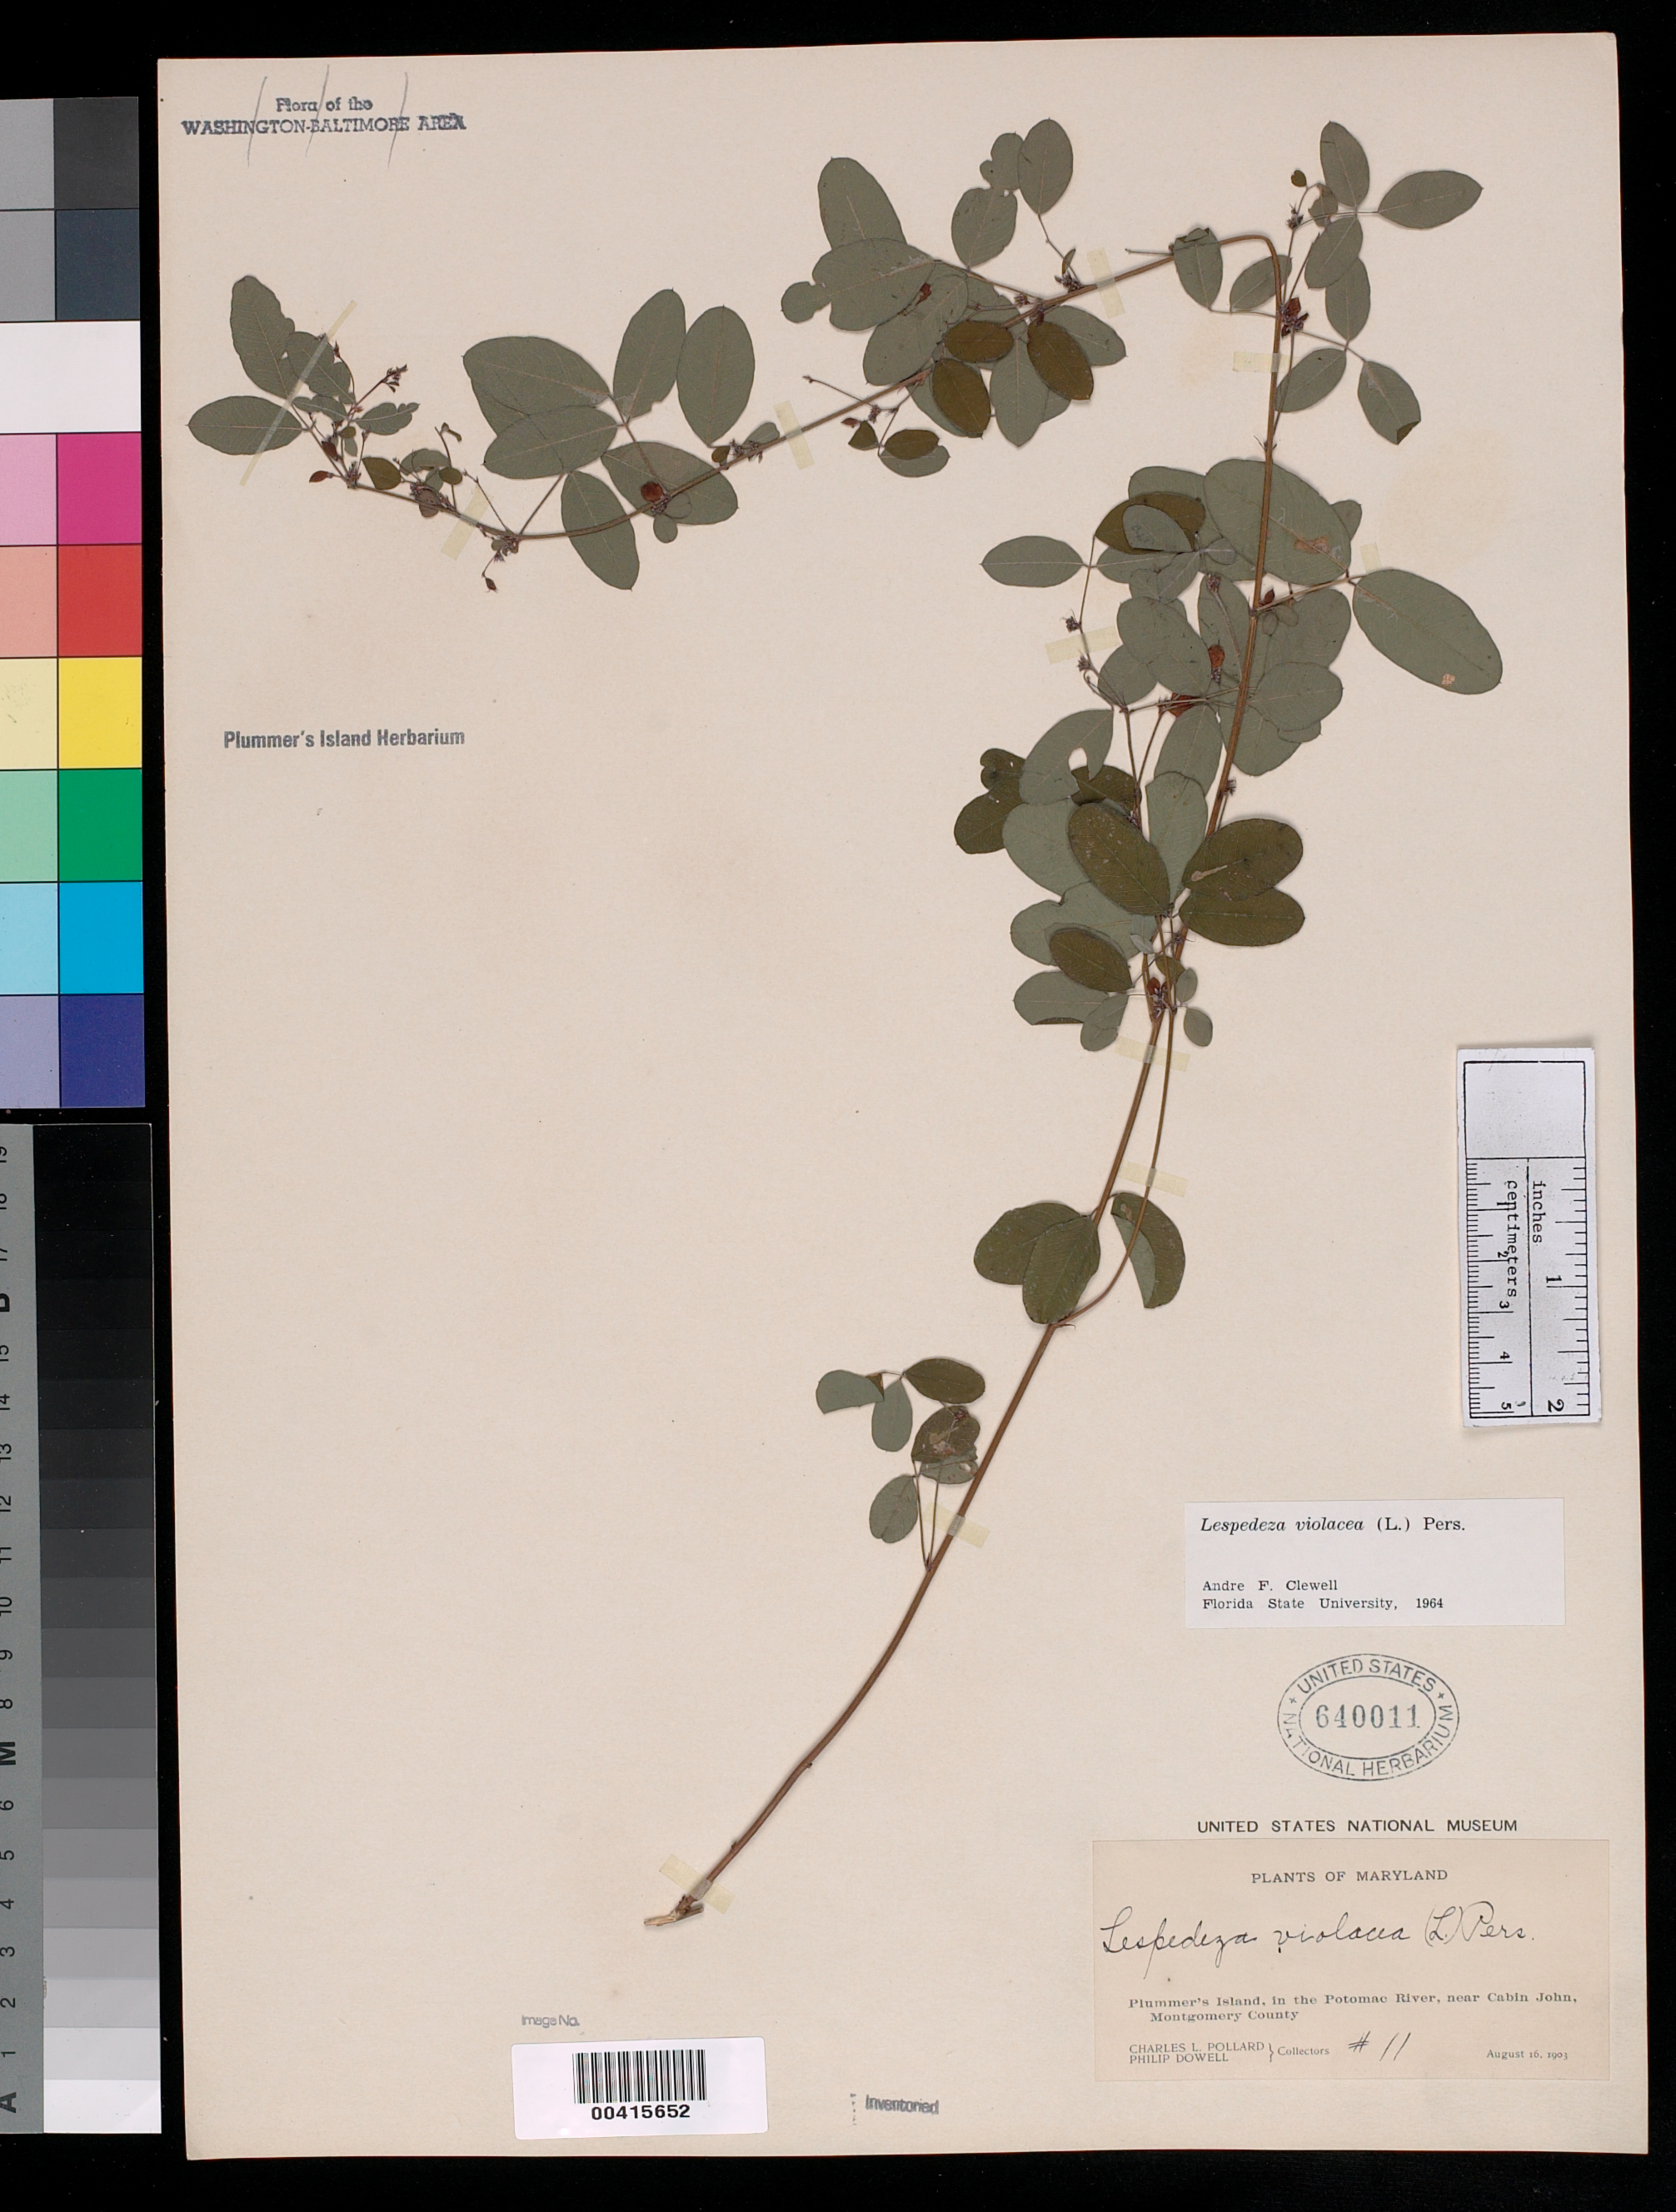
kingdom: Plantae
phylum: Tracheophyta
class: Magnoliopsida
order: Fabales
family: Fabaceae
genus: Lespedeza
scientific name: Lespedeza violacea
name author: (L.) Pers.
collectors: C. L. Pollard & P. Dowell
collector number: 11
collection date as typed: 16 Aug 1903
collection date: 1903-08-16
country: United States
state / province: Maryland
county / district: Montgomery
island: Plummers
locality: Plummer's Island C. & O. Canal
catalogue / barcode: US 640011